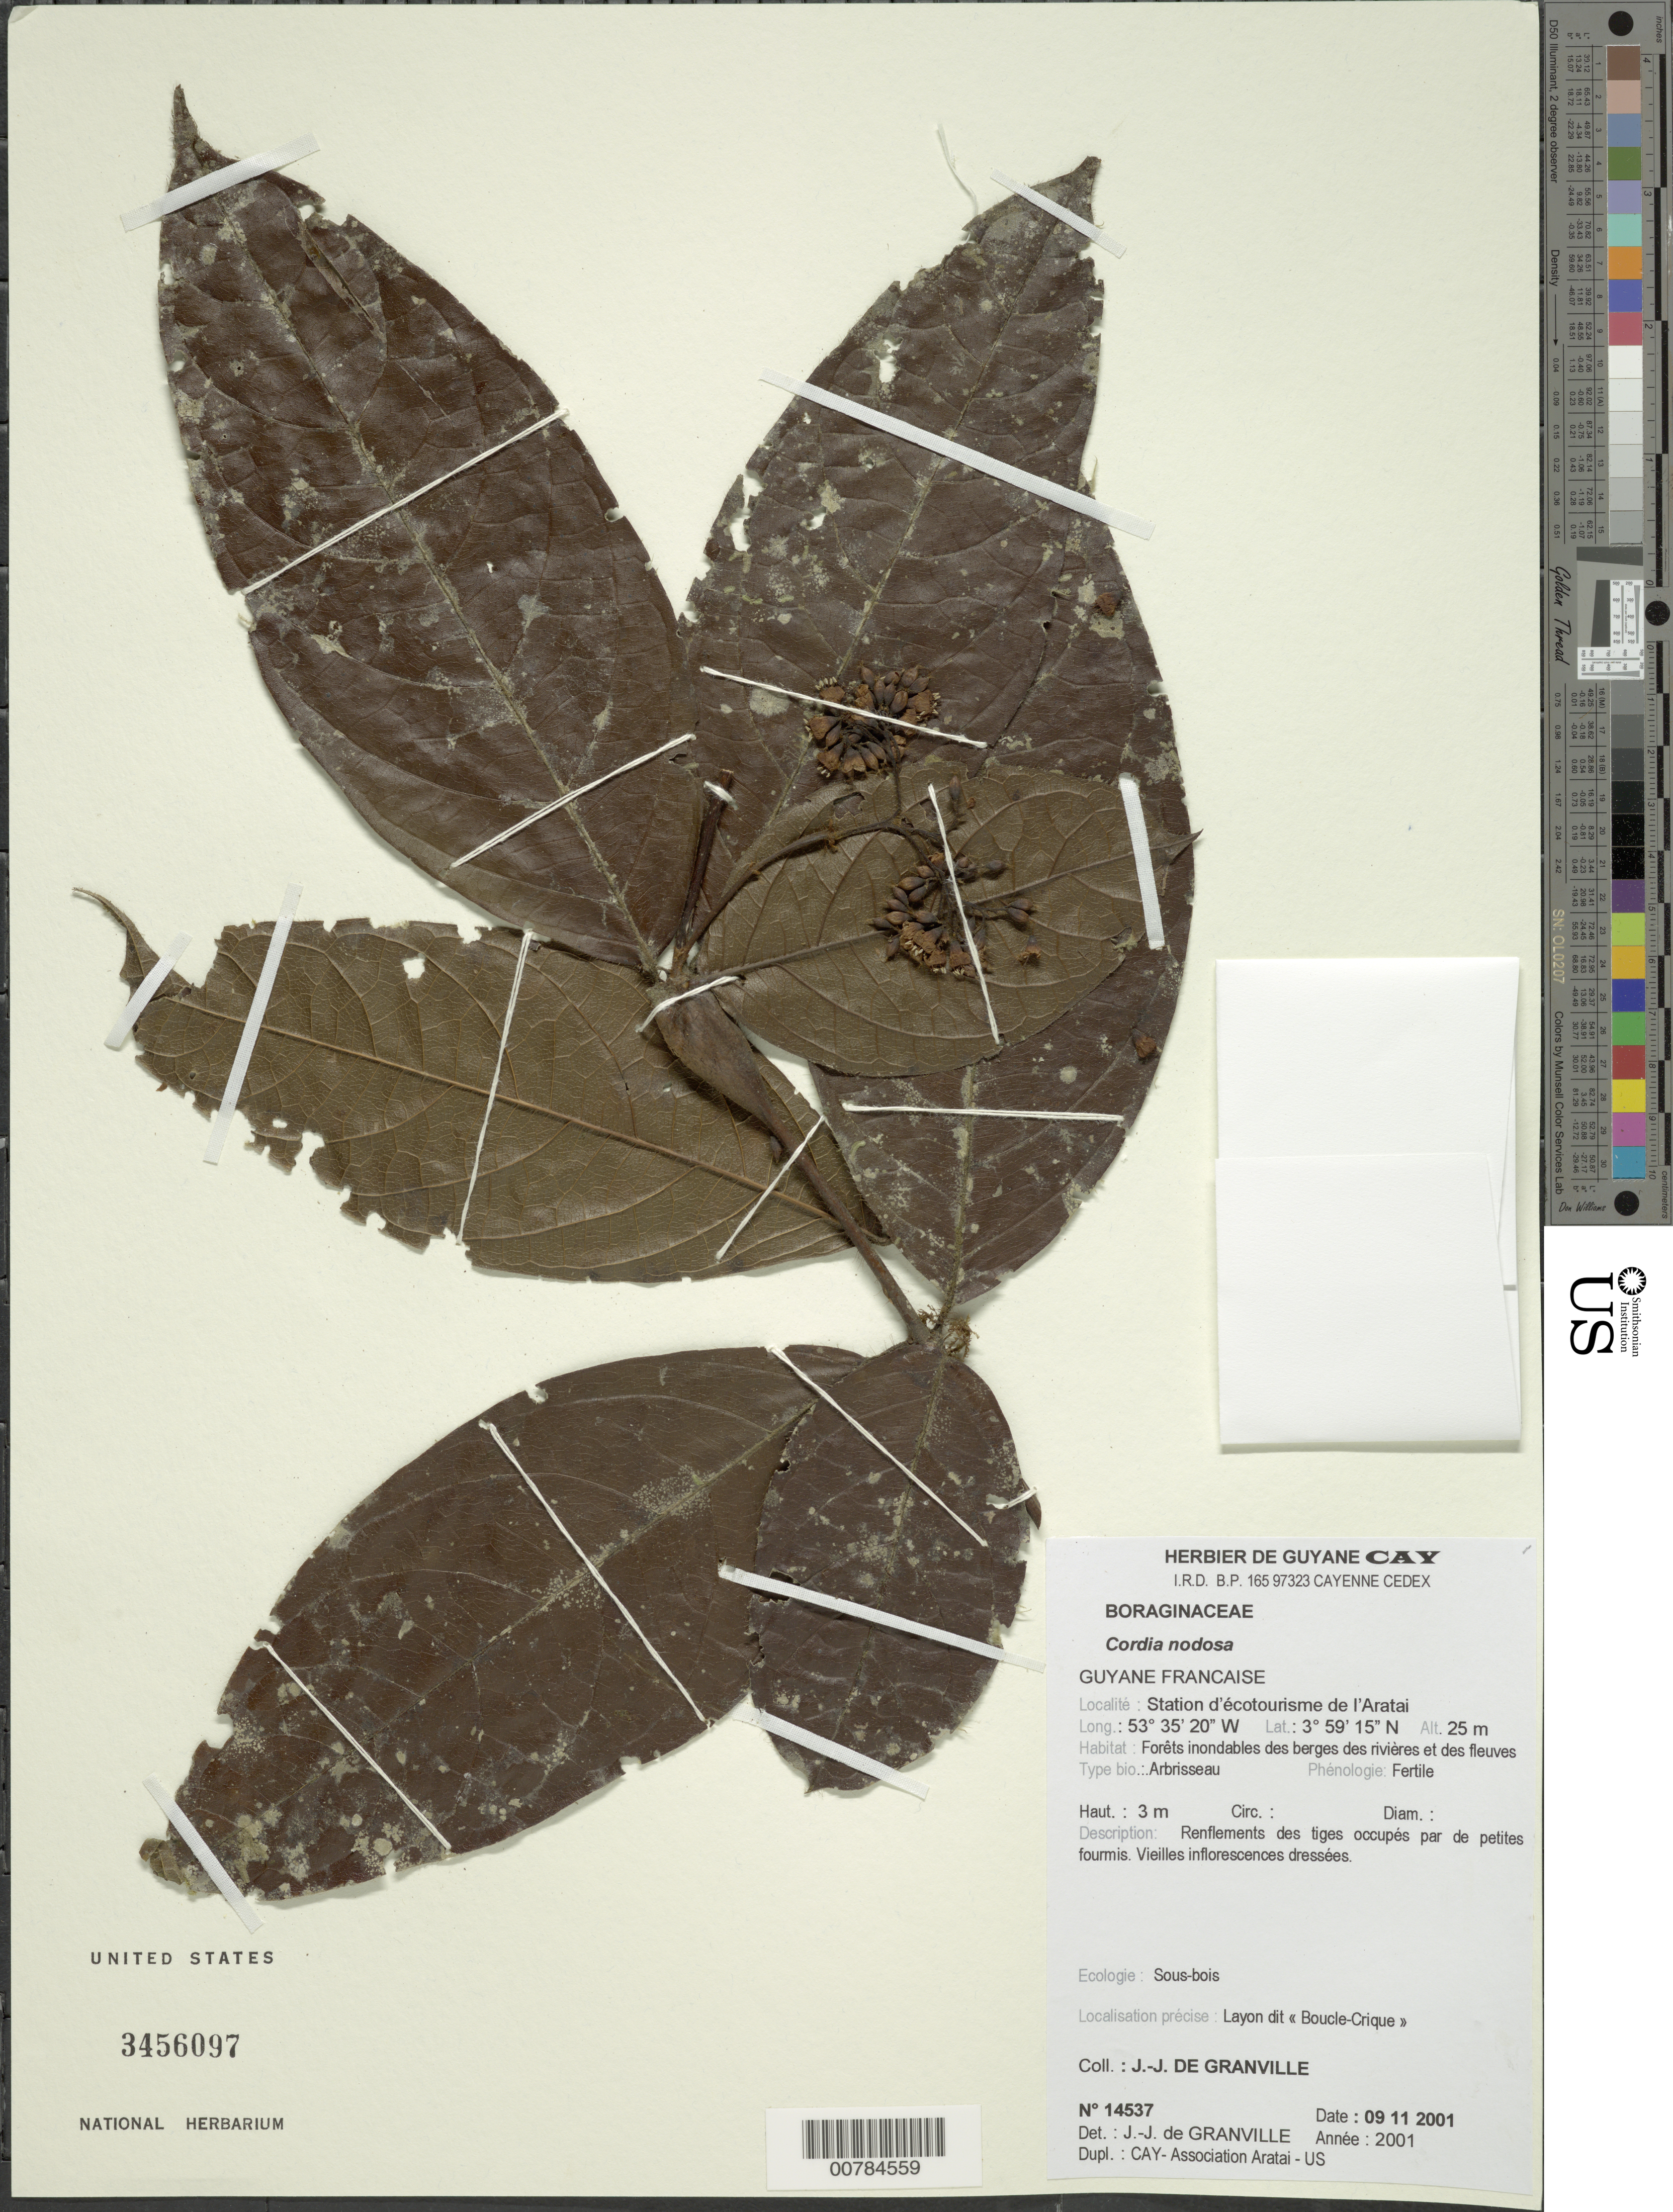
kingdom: Plantae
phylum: Tracheophyta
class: Magnoliopsida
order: Boraginales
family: Cordiaceae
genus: Cordia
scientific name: Cordia nodosa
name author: Lam.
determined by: Granville, J. J. de, (CAY), Institut de Recherche pour le Developpement (IRD) (FRENCH GUIANA)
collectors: J.-J. de Granville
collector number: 14537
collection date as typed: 9-Nov-01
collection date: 2001-11-09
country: French Guiana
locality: Station d'écotourisme de l'Aratai; Layon dit "Boucle-Crique"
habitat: Forêts inondables des berges des rivières et des fleuves; sous-bois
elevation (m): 25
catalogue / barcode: US 3456097